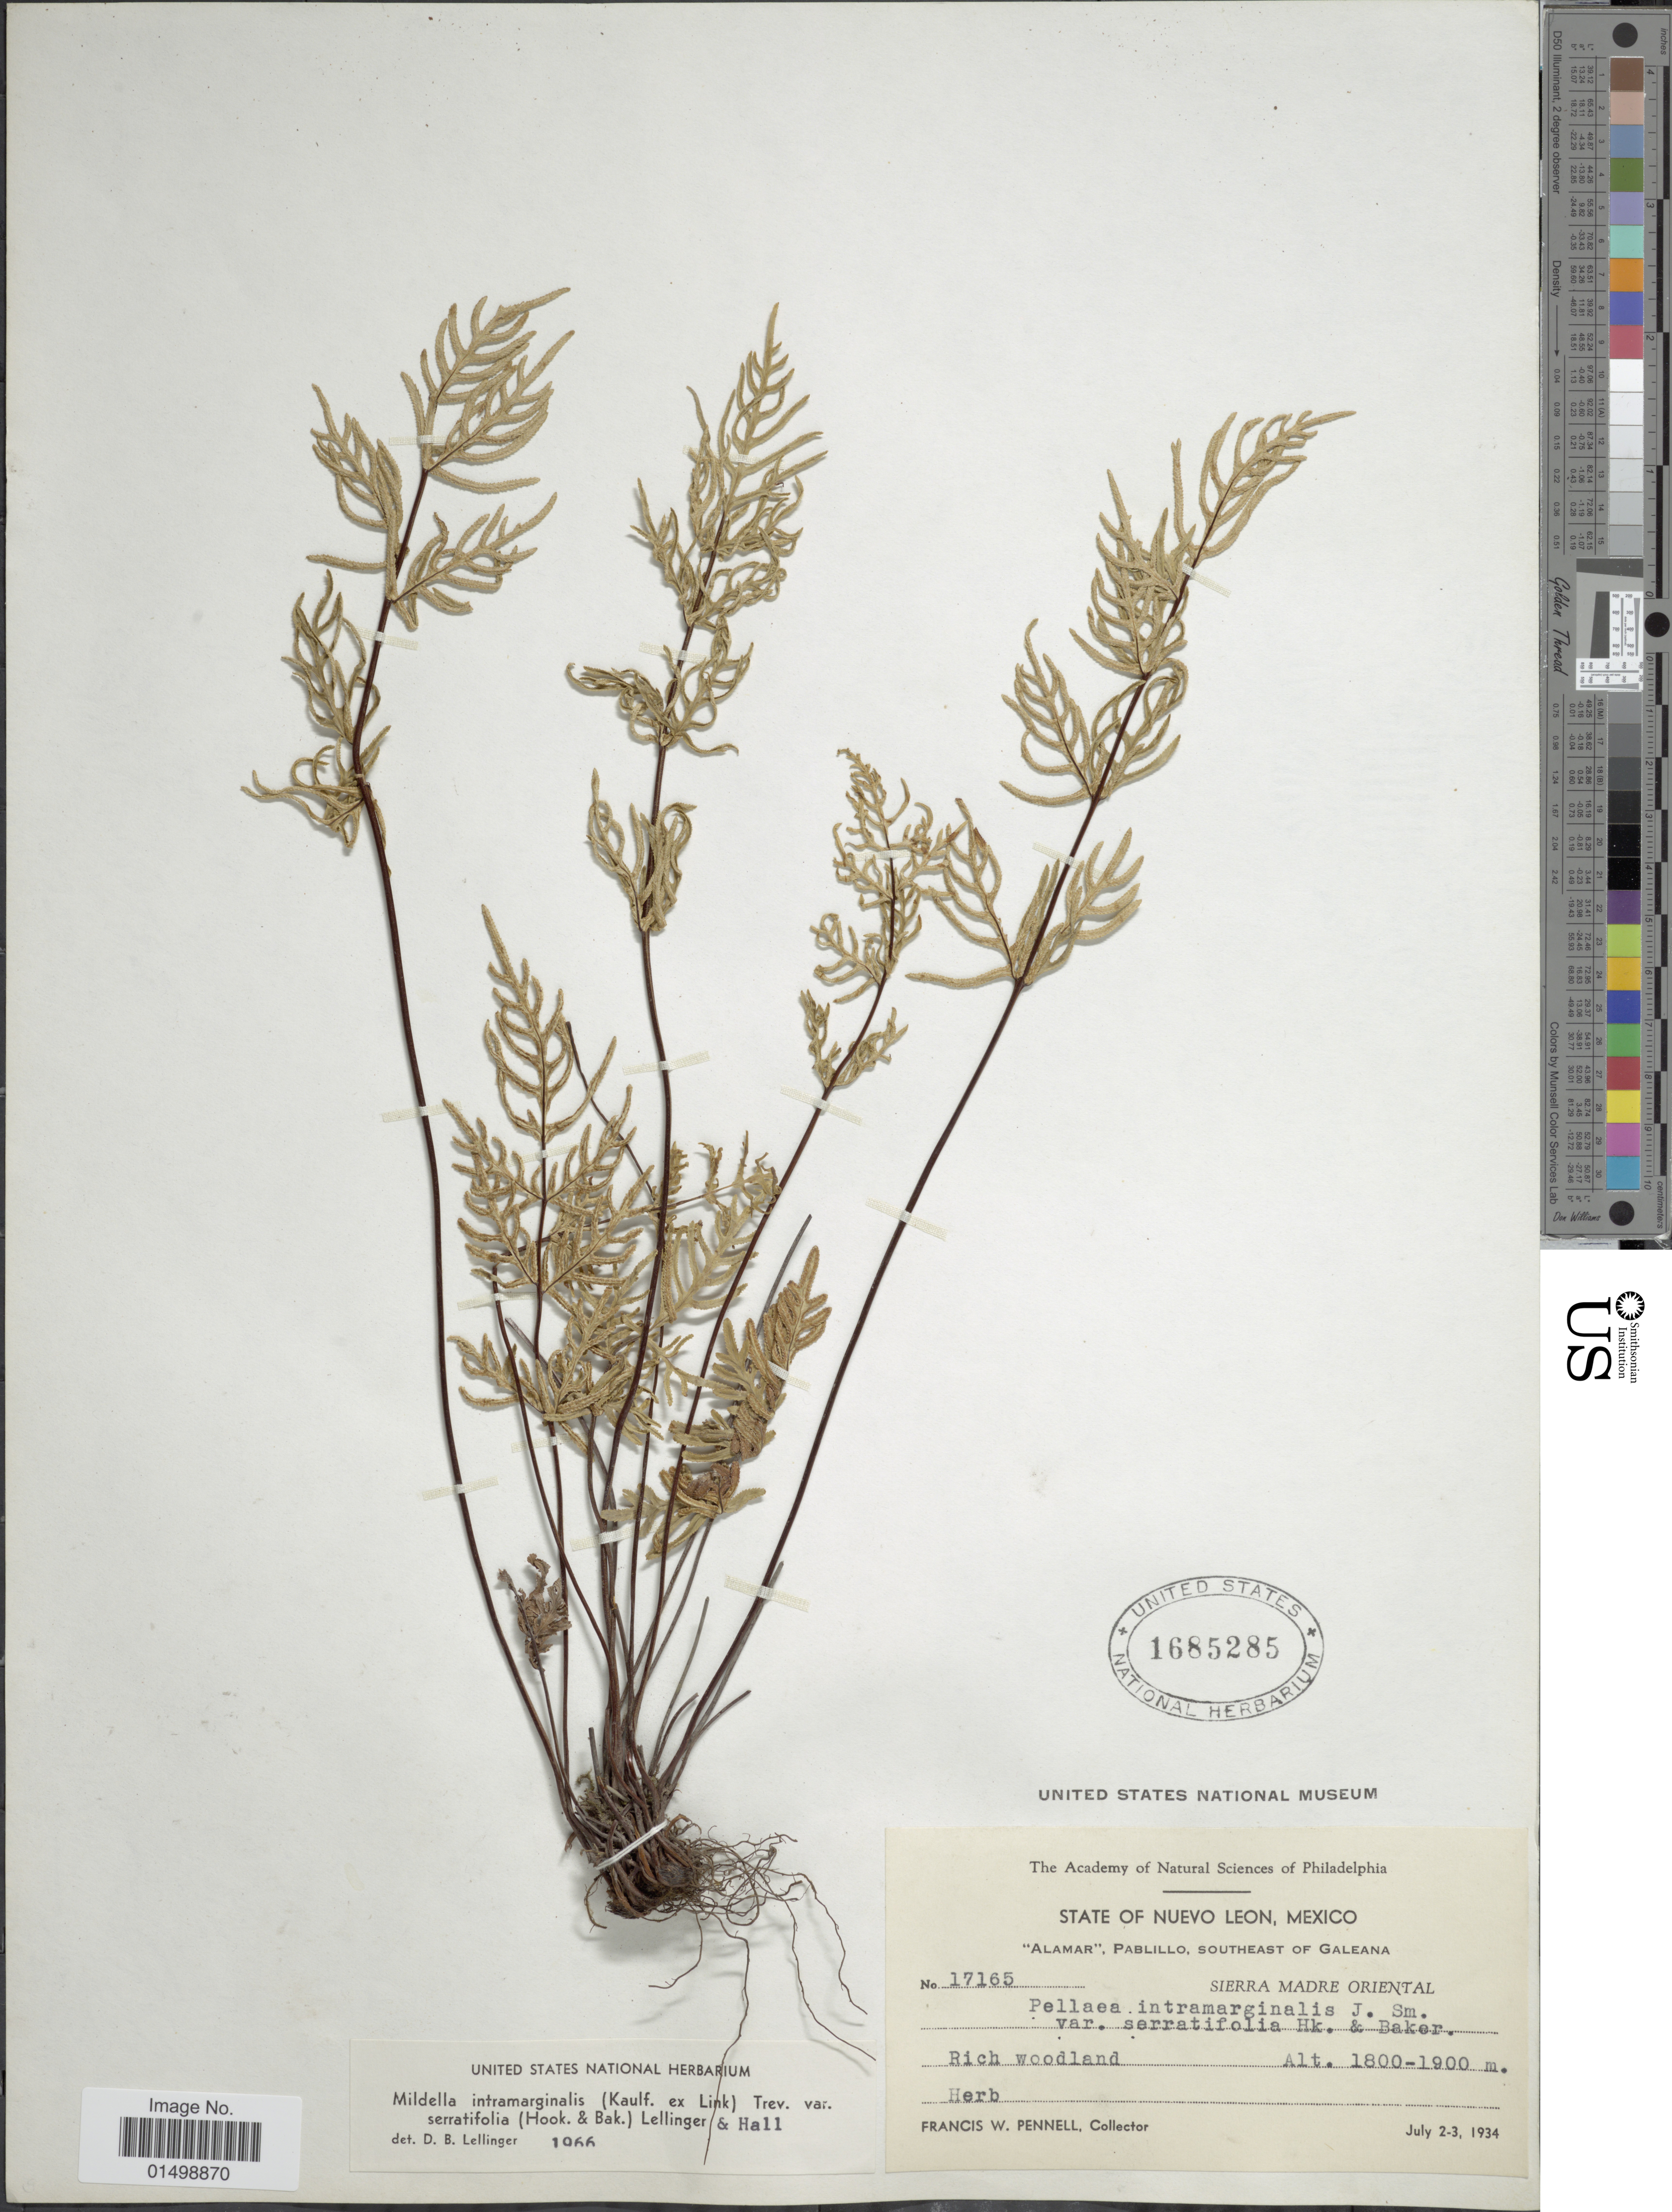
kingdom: Plantae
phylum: Tracheophyta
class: Polypodiopsida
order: Polypodiales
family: Pteridaceae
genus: Cheilanthes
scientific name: Cheilanthes intramarginalis var. serratifolia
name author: (Kaulf.) Hook.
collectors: F. W. Pennell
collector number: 17165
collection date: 1934-07-02/1934-07-03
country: Mexico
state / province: Nuevo León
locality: Alamar Pabillo, southeast of Galeana, Sierra Madre Oriental, Rich Woodland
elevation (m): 1800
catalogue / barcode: US 1685285